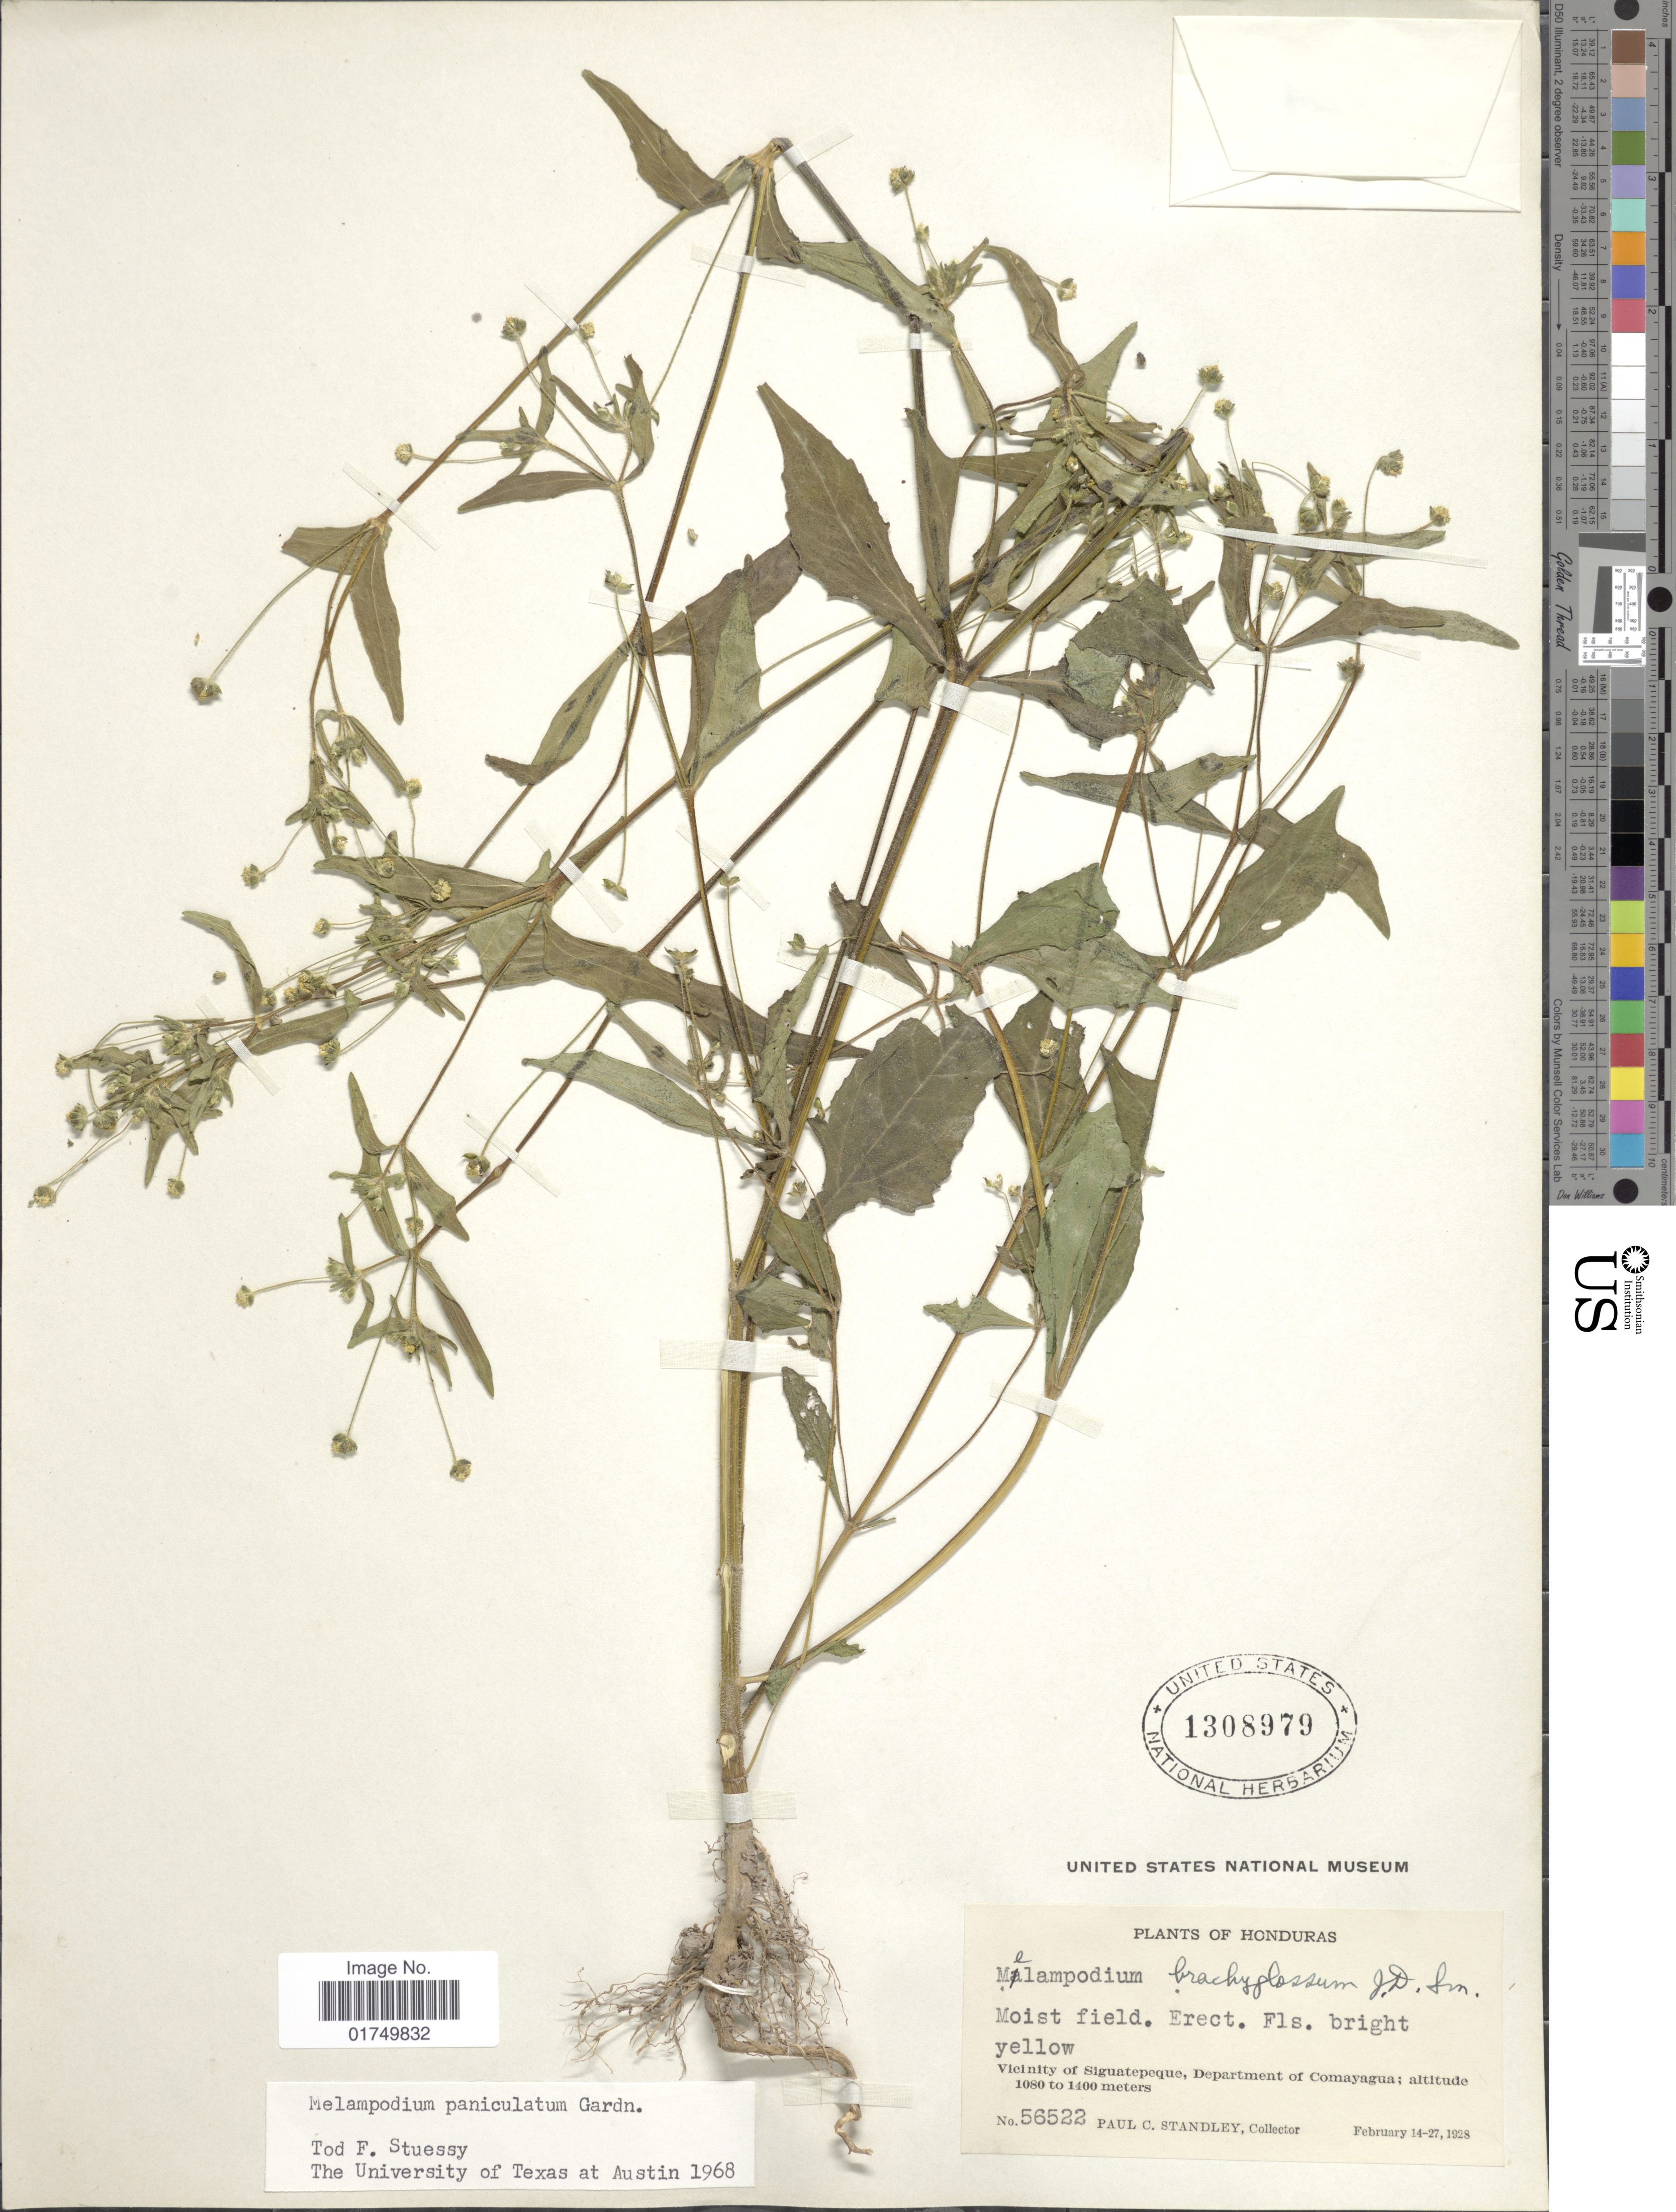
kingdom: Plantae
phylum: Tracheophyta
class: Magnoliopsida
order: Asterales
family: Asteraceae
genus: Melampodium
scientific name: Melampodium paniculatum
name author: Gardner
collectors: P. C. Standley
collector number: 56522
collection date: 1928-02-14/1928-02-27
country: Honduras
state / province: Comayagua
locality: Vicinity of Siguatepeque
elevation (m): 1080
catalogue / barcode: US 1308970